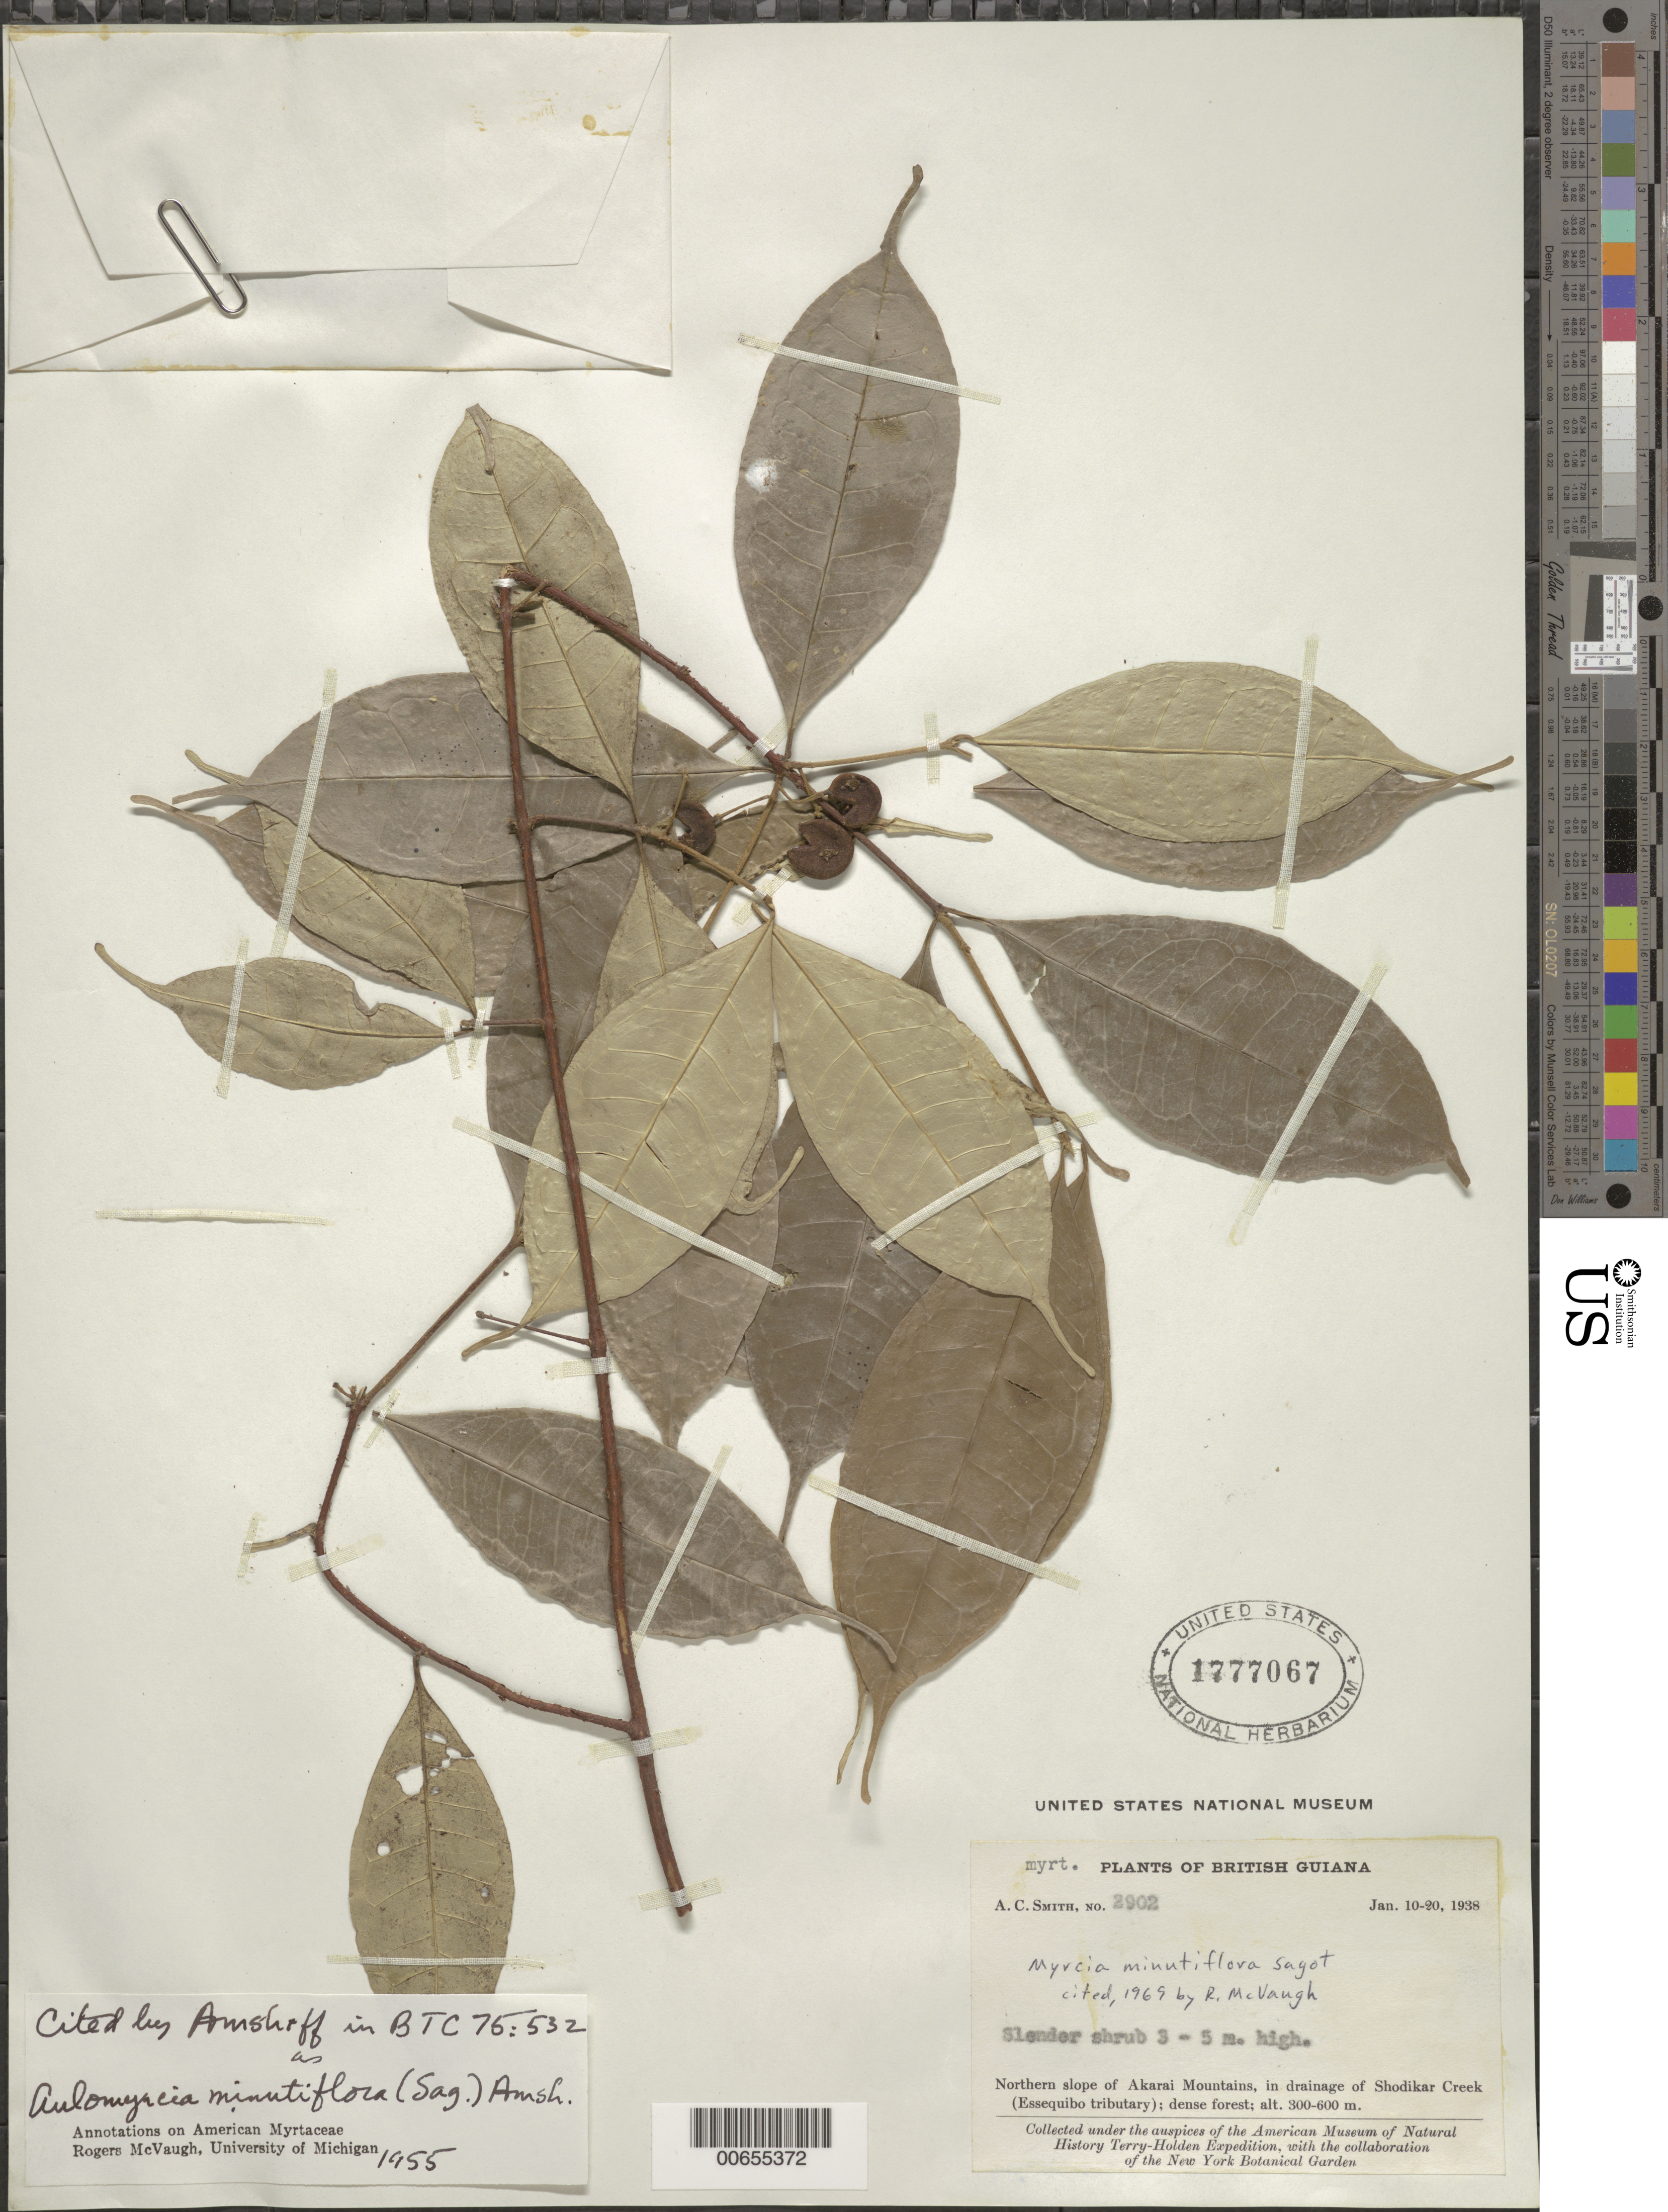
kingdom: Plantae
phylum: Tracheophyta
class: Magnoliopsida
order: Myrtales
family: Myrtaceae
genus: Myrcia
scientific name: Myrcia minutiflora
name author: Sagot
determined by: McVaugh, R.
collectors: A. C. Smith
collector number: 2902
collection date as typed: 10-Jan-38 to 20-Jan-38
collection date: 1938-01-10/1938-01-20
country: Guyana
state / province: U. Takutu-U. Essequibo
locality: Akarai Mts., N slope; in drainage of Shodikar Creek (Essequibo tributary)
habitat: Dense forest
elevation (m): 300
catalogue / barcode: US 1777067